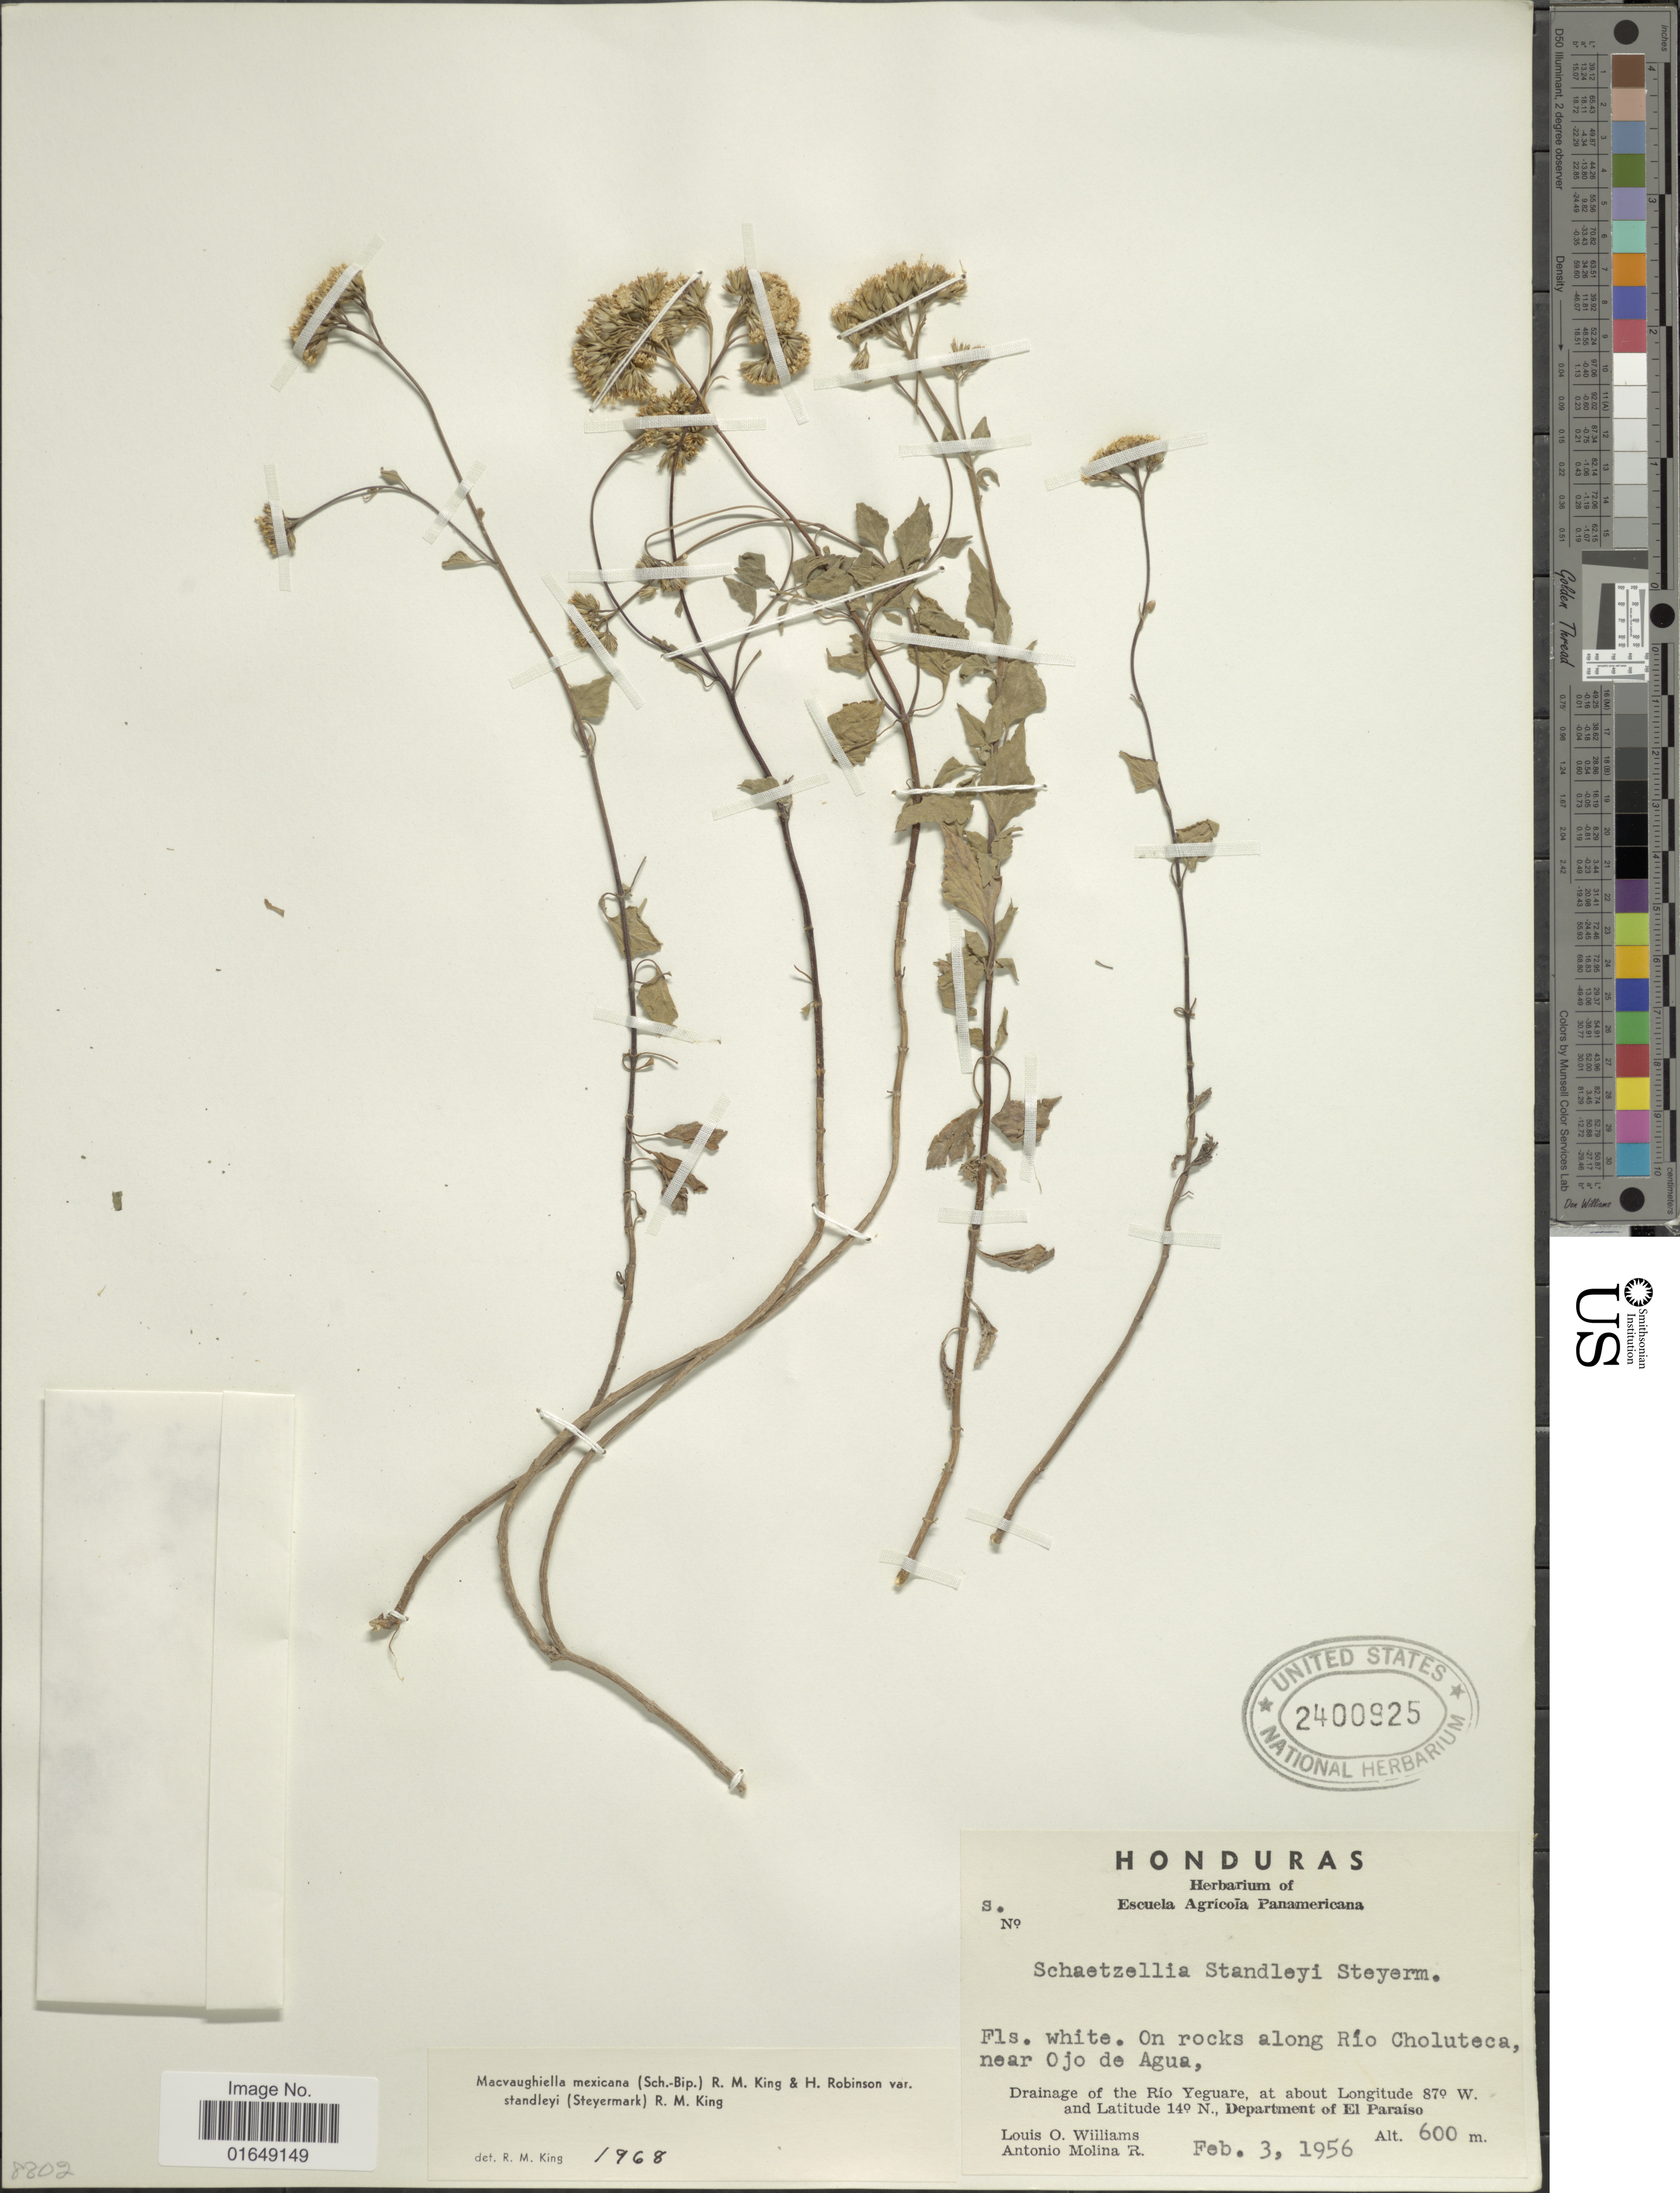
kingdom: Plantae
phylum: Tracheophyta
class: Magnoliopsida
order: Asterales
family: Asteraceae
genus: Macvaughiella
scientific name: Macvaughiella mexicana var. standleyi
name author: (Steyerm.) R.M. King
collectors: L. O. Williams & A. Molina R.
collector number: s.?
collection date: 1956-02-03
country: Honduras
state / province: El Paraíso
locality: On rocks along Rio Choluteca, near Ojo de Agua, drainage of the Rio Yeguare.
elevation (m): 600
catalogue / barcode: US 2400925